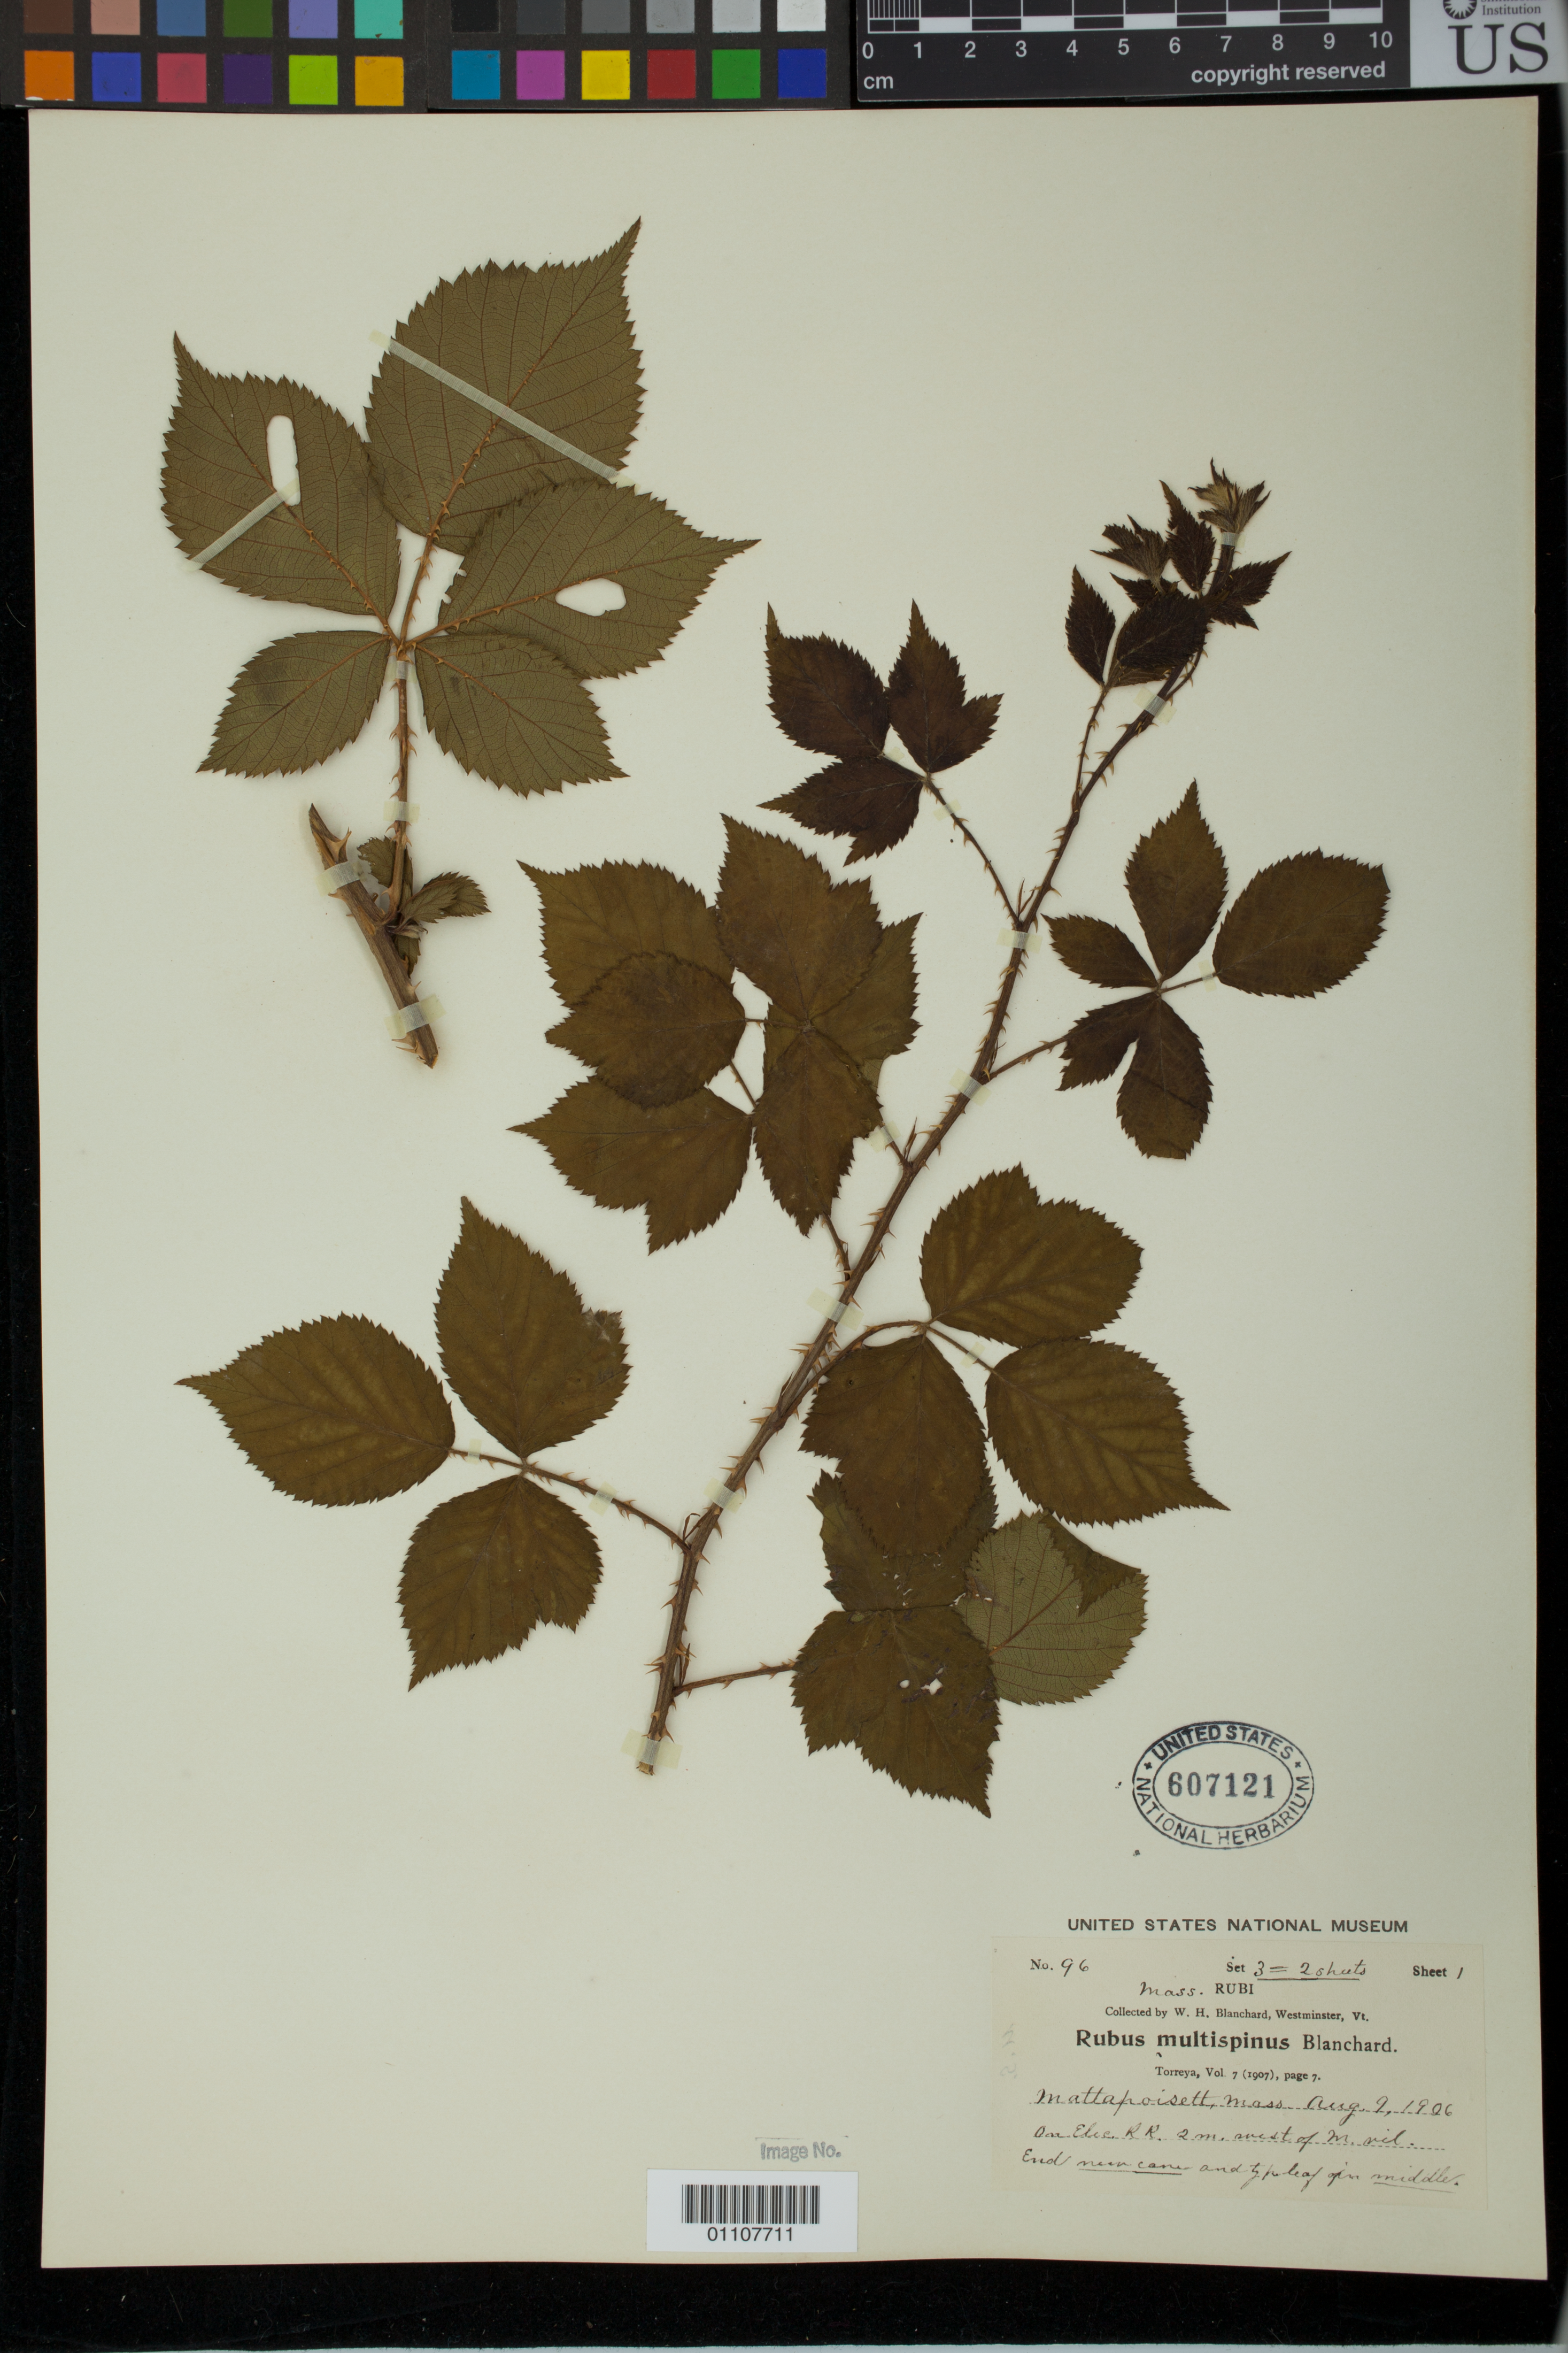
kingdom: Plantae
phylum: Tracheophyta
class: Magnoliopsida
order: Rosales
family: Rosaceae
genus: Rubus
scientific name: Rubus multispinus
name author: Blanch.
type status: Syntype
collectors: W. H. Blanchard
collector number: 96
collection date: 1906-08-09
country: United States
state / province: Massachusetts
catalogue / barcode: US 607121